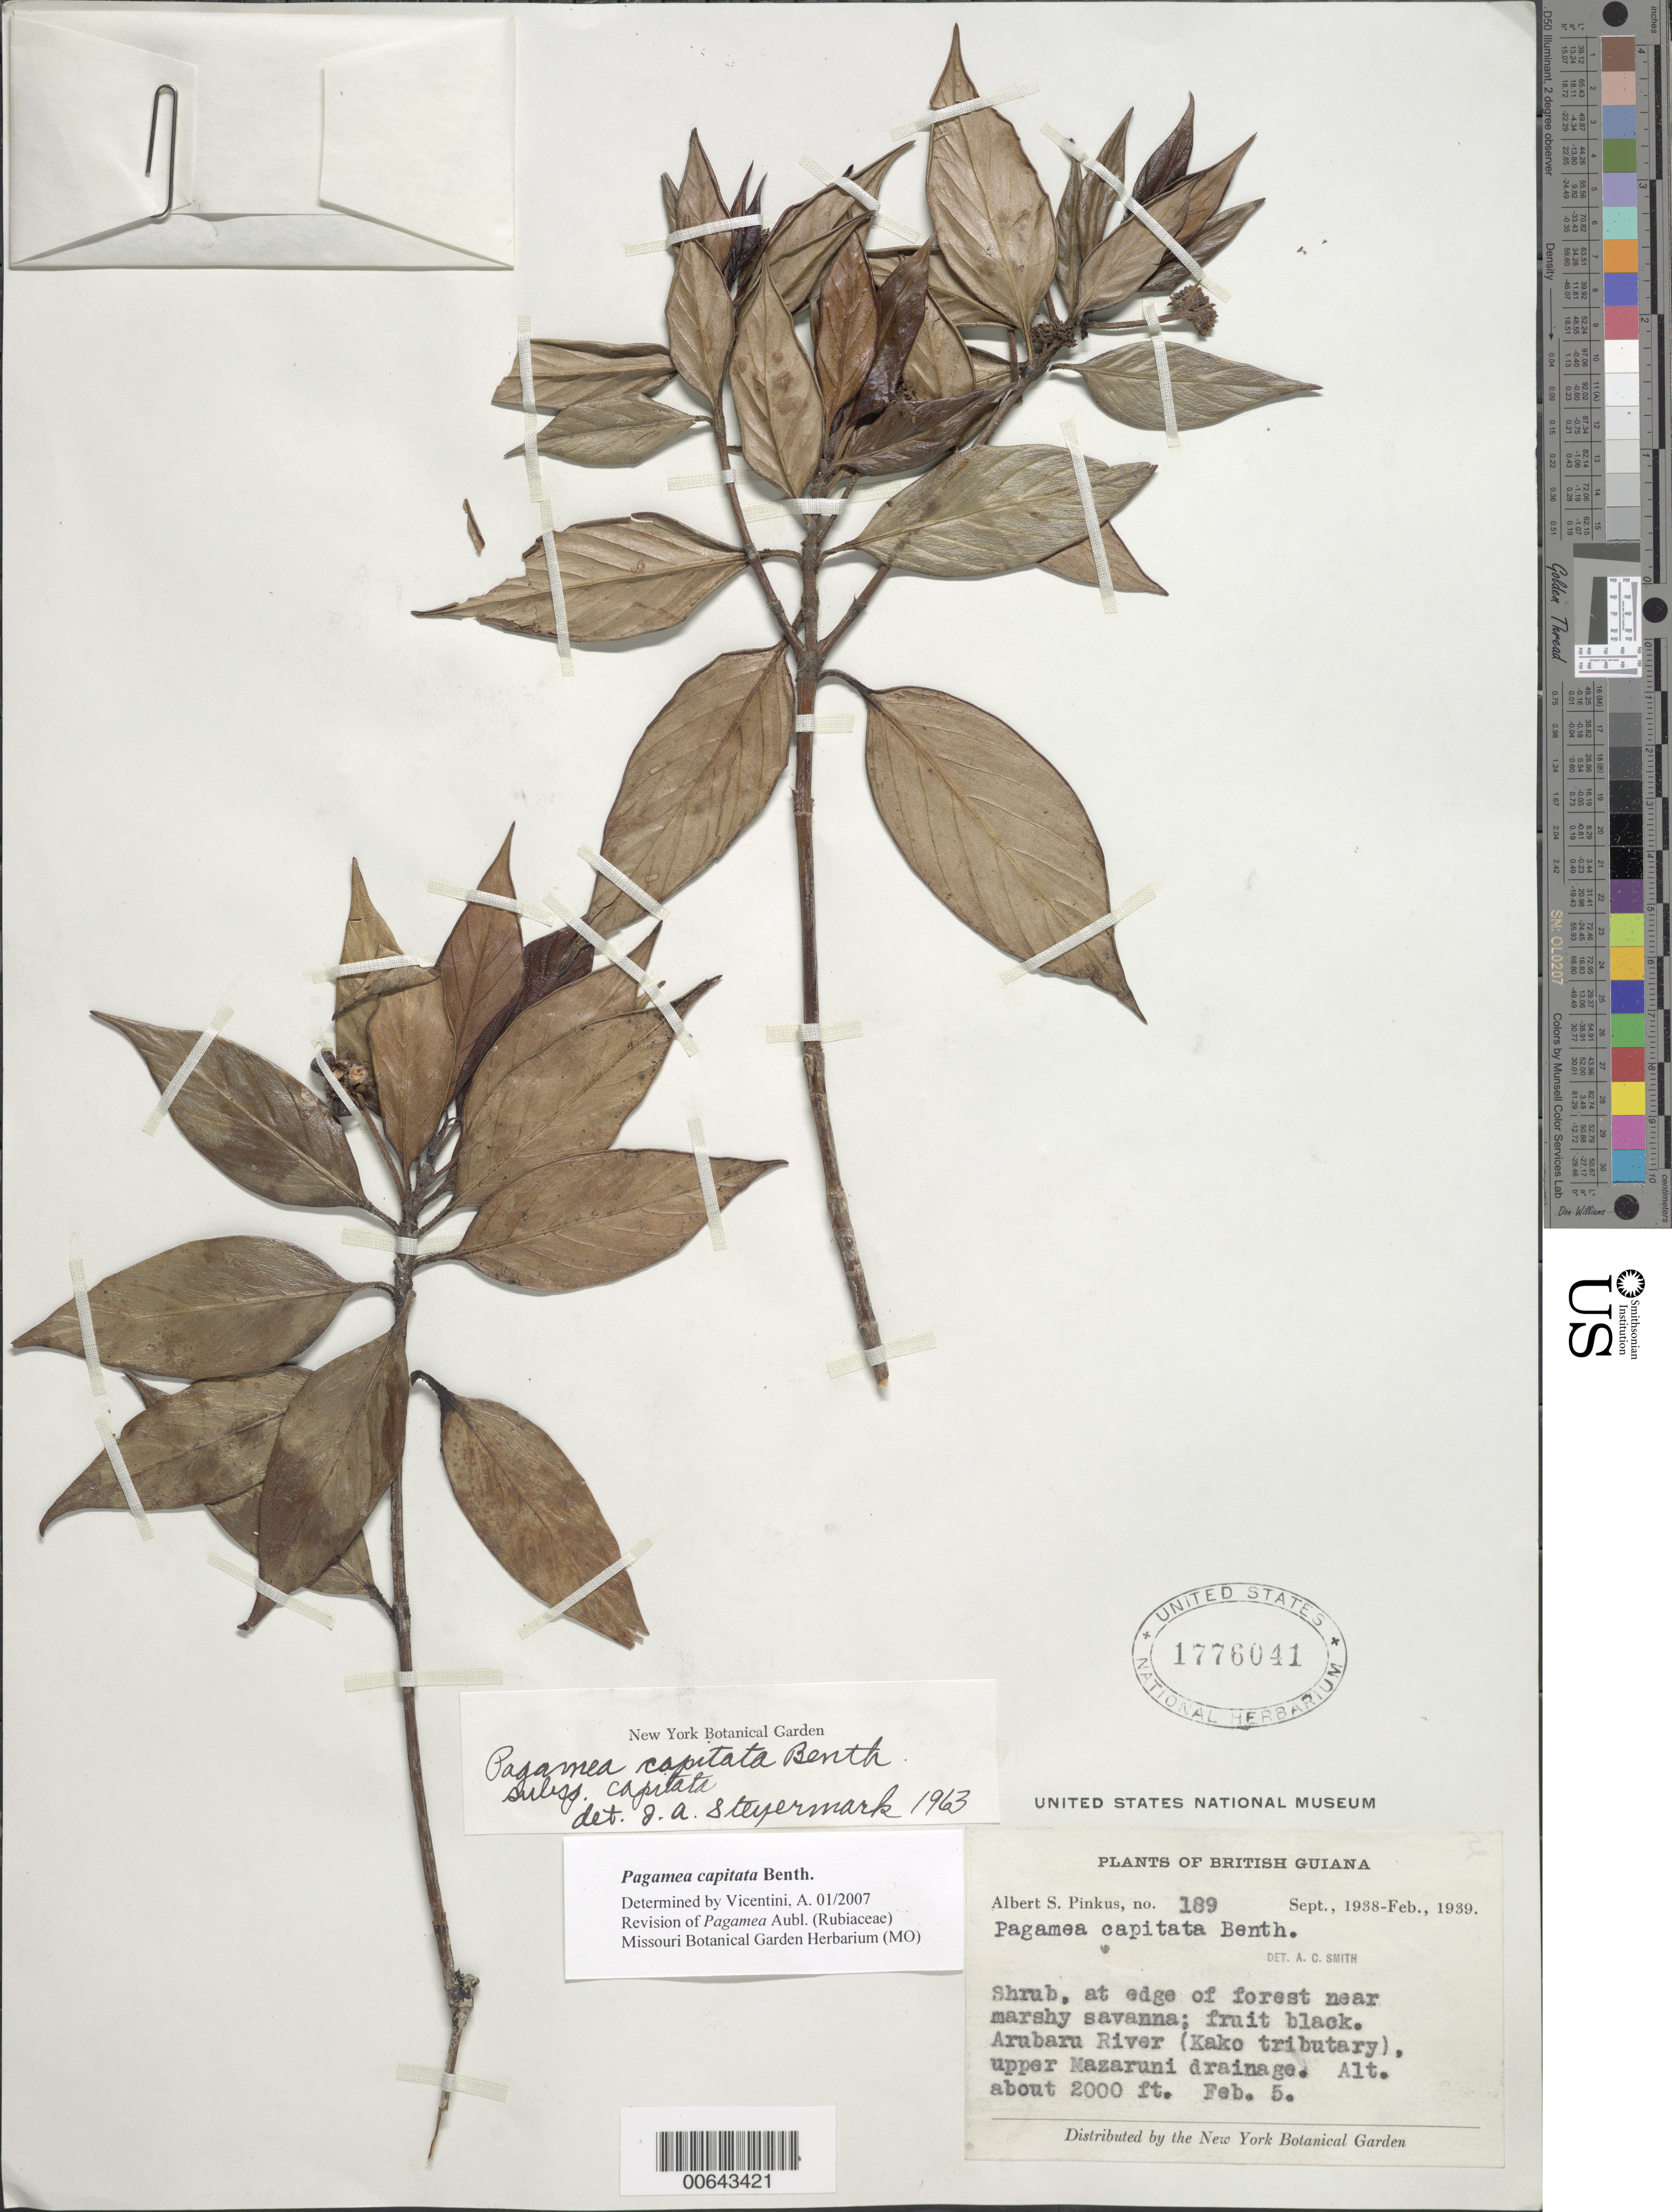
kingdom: Plantae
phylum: Tracheophyta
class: Magnoliopsida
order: Gentianales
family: Rubiaceae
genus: Pagamea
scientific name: Pagamea capitata subsp. capitata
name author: Benth.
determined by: Steyermark, Julian A., (VEN)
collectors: A. Pinkus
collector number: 189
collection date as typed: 5-Feb-39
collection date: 1939-02-05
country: Guyana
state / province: Cuyuni-Mazaruni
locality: Arabaru R. (Kako trib.), upper Mazaruni drainage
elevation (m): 610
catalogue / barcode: US 1776041